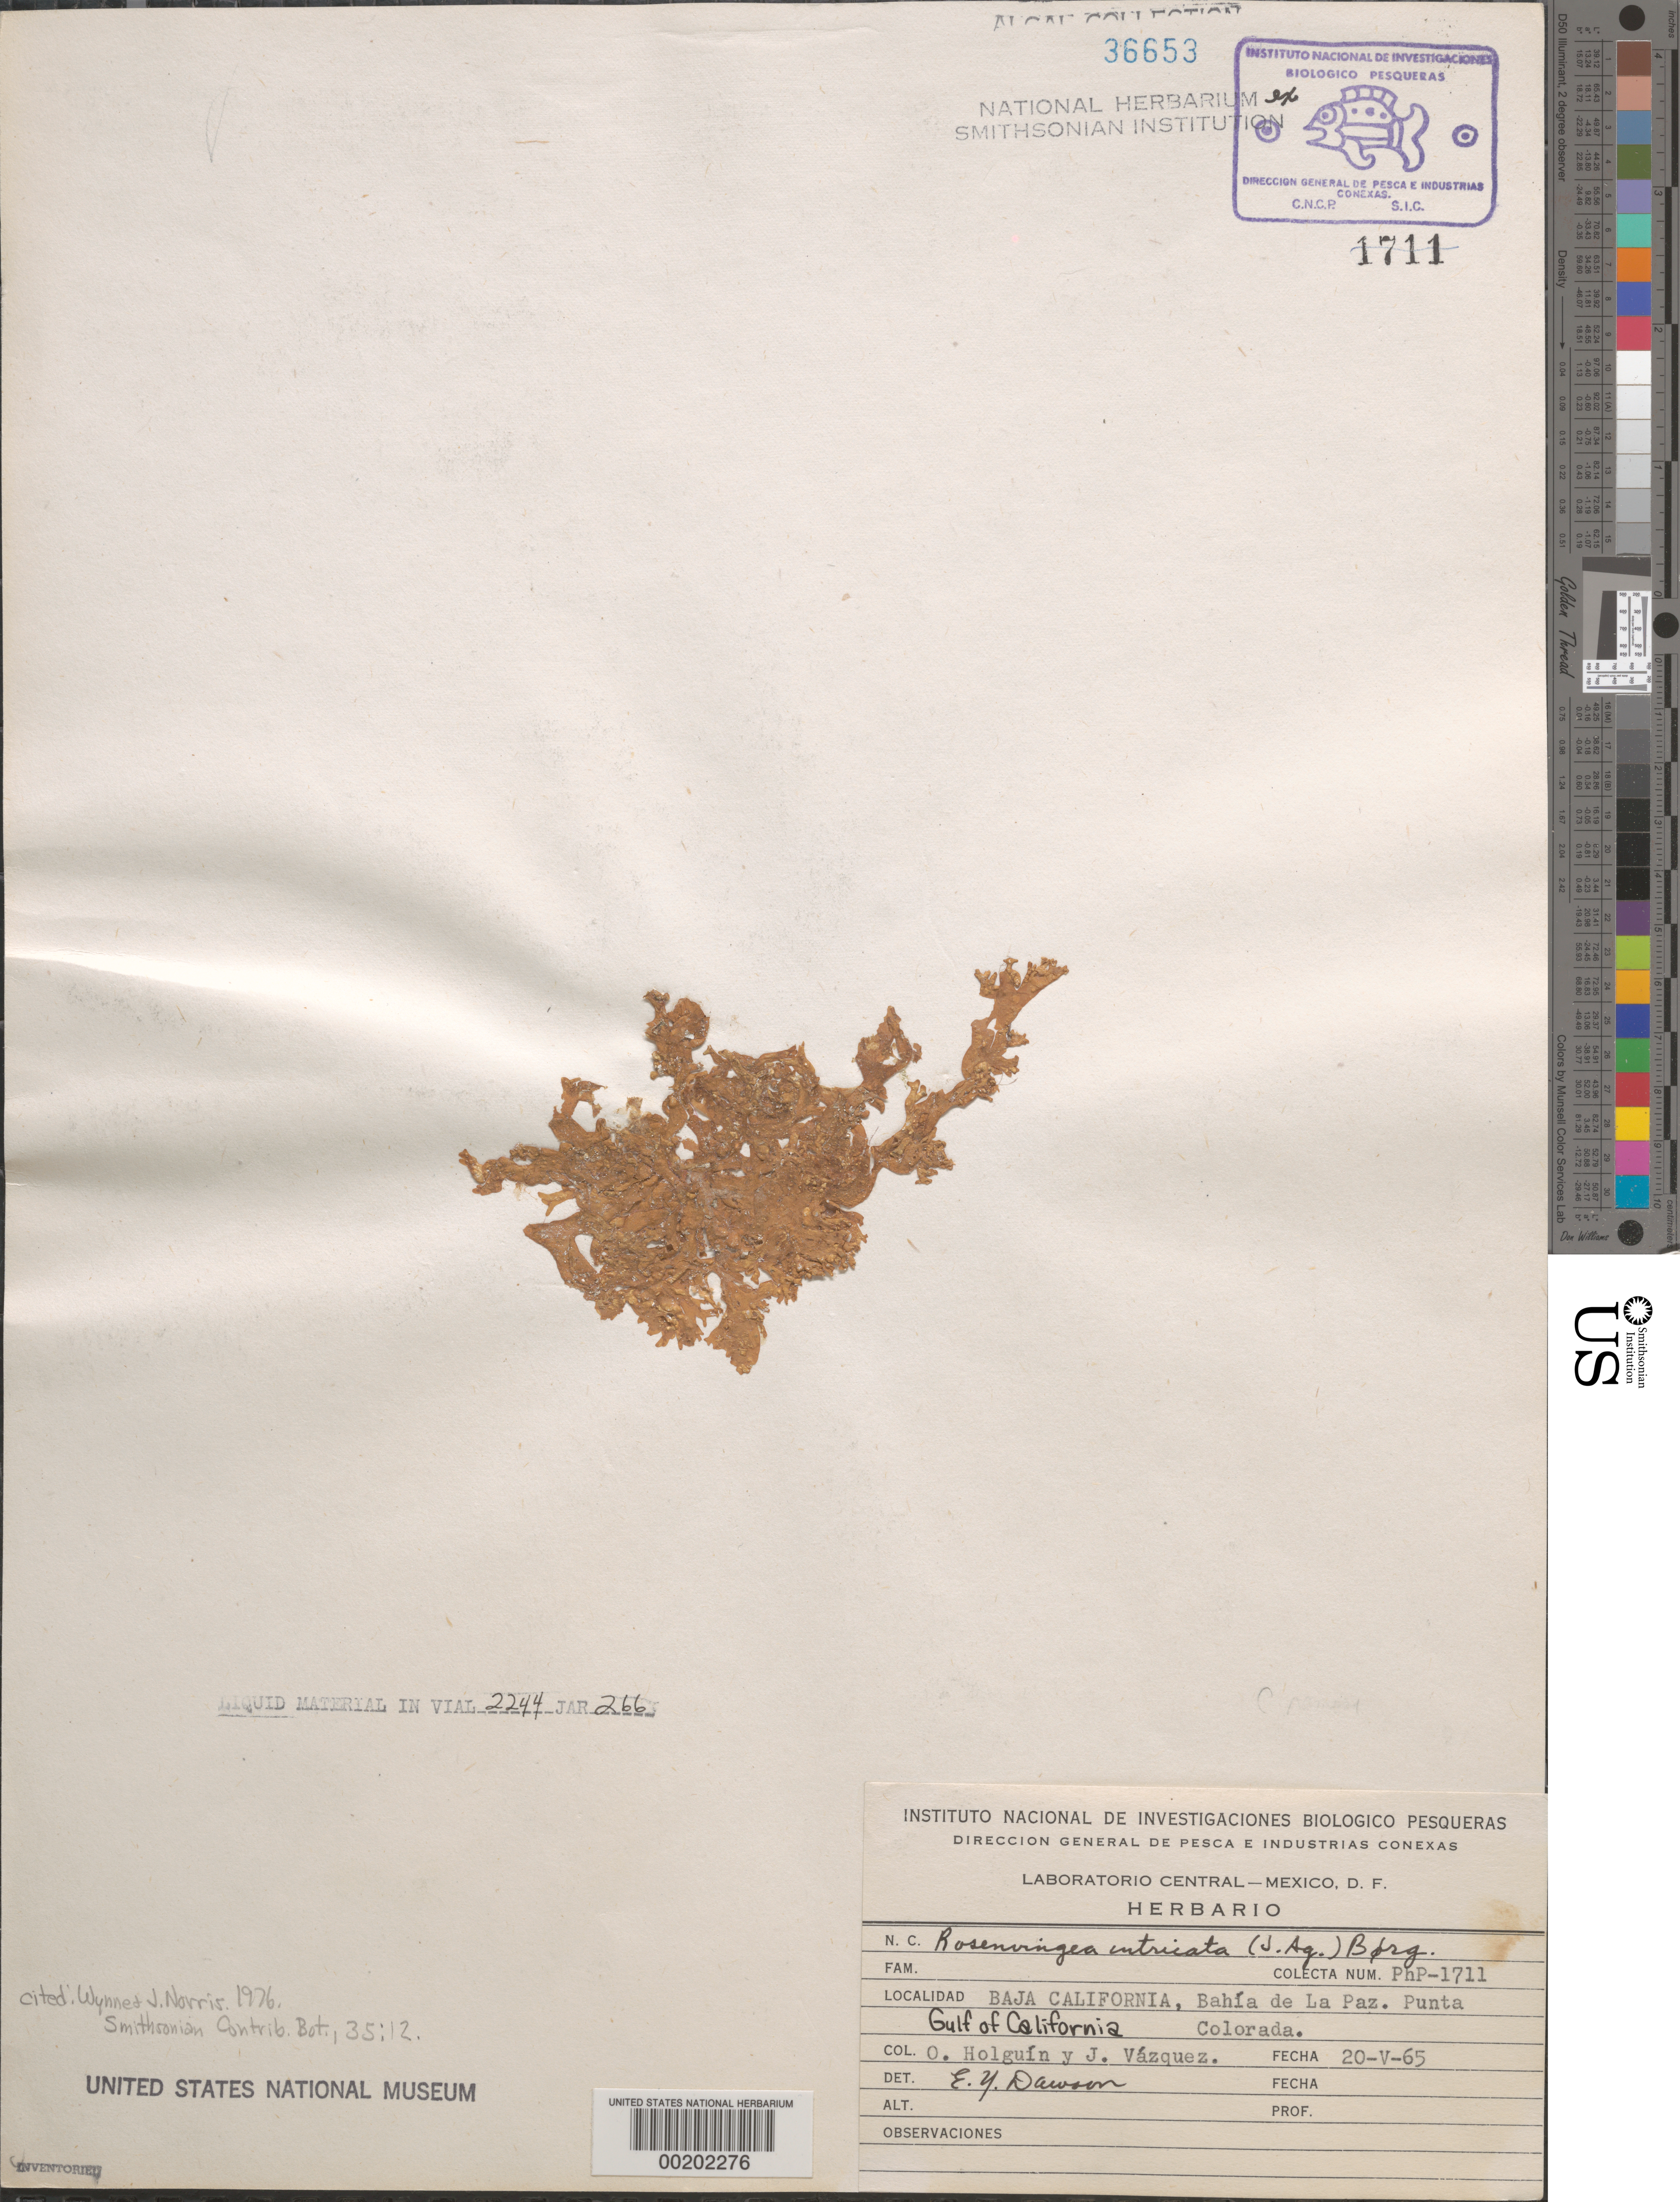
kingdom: Chromista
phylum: Ochrophyta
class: Phaeophyceae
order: Scytosiphonales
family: Scytosiphonaceae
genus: Rosenvingea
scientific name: Rosenvingea endiviifolia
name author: (Martius) M.J. Wynne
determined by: Algae name updating Project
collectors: O. Holguin Q. & J. Vazquez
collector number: Php-1711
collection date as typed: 20 May 1965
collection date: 1965-05-20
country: Mexico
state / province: Baja California Sur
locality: Bahia de La Paz, Punta Colorada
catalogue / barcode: US 36653